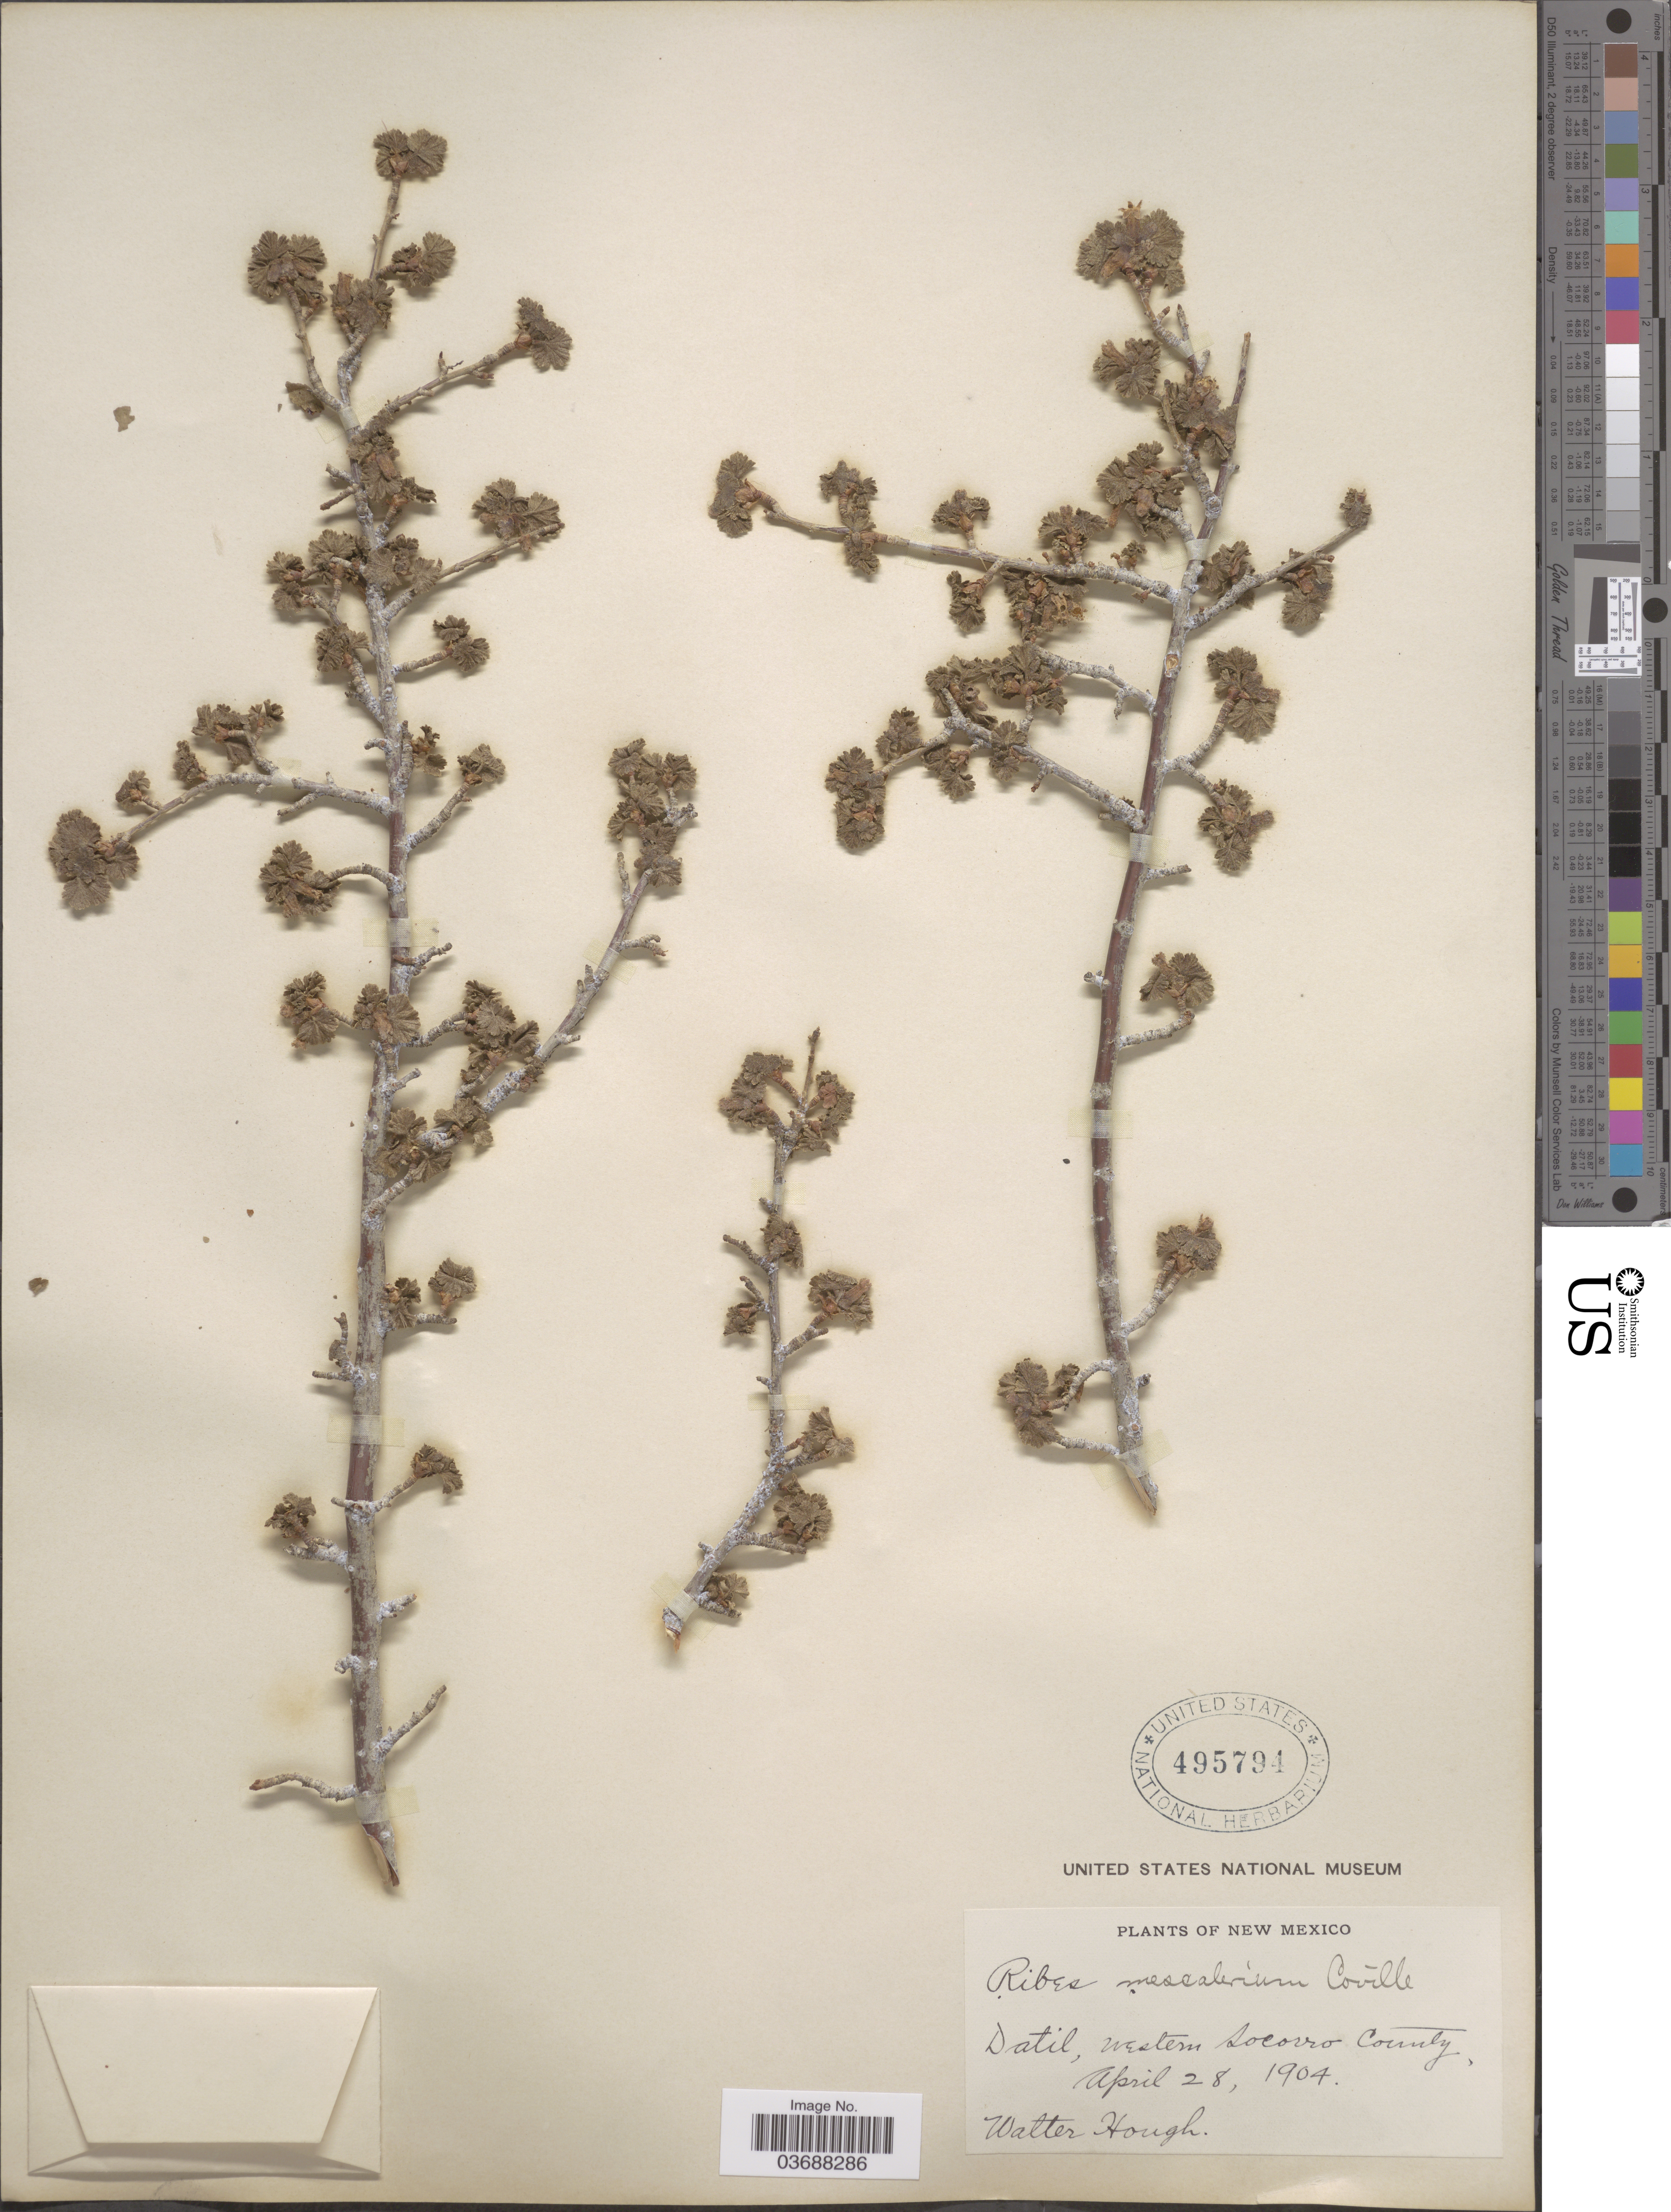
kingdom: Plantae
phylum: Tracheophyta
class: Magnoliopsida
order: Saxifragales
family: Grossulariaceae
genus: Ribes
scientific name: Ribes mescalerium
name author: Coville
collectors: W. Hough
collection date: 1904-04-28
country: United States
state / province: New Mexico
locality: Datil, Western Socorro County.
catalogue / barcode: US 495794